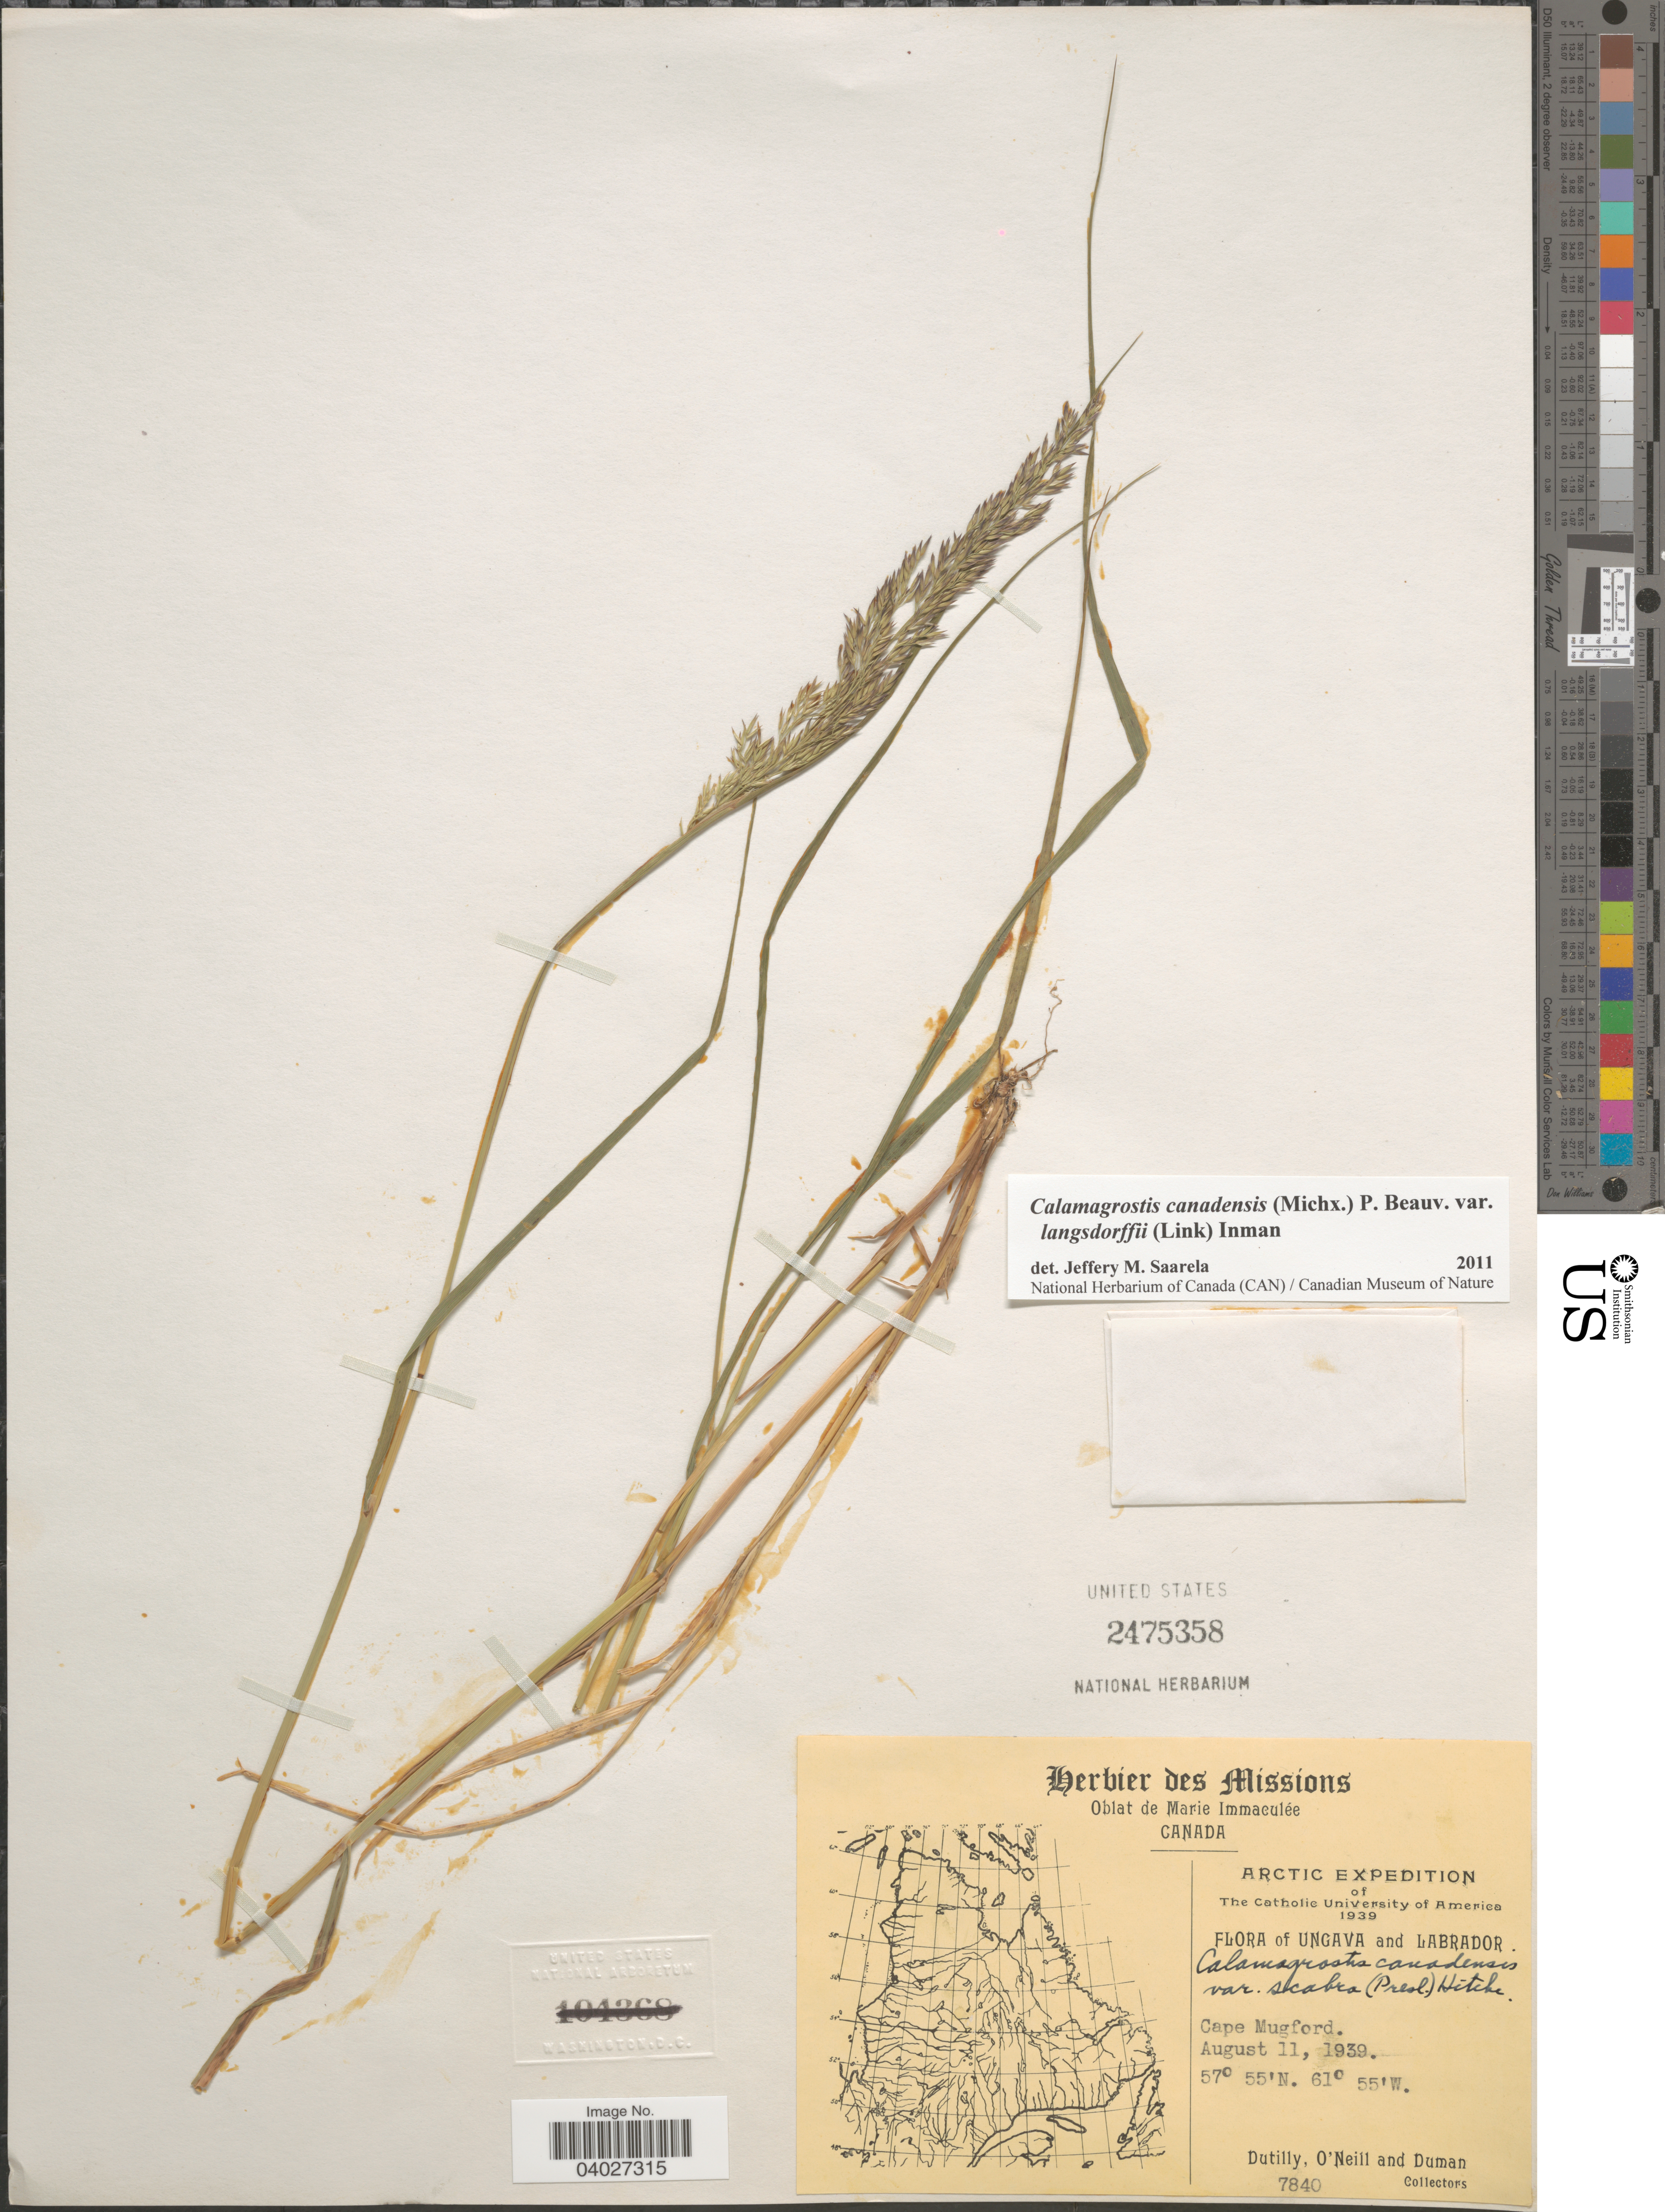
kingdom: Plantae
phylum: Tracheophyta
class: Liliopsida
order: Poales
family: Poaceae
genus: Calamagrostis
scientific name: Calamagrostis canadensis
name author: (Michx.) P. Beauv.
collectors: -. Dutilly, -. O'Neill & -. Duman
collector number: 7840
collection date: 1939-08-11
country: Canada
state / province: Newfoundland and Labrador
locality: Ungava and Labrador. Cape Mugford.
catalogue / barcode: US 2475358